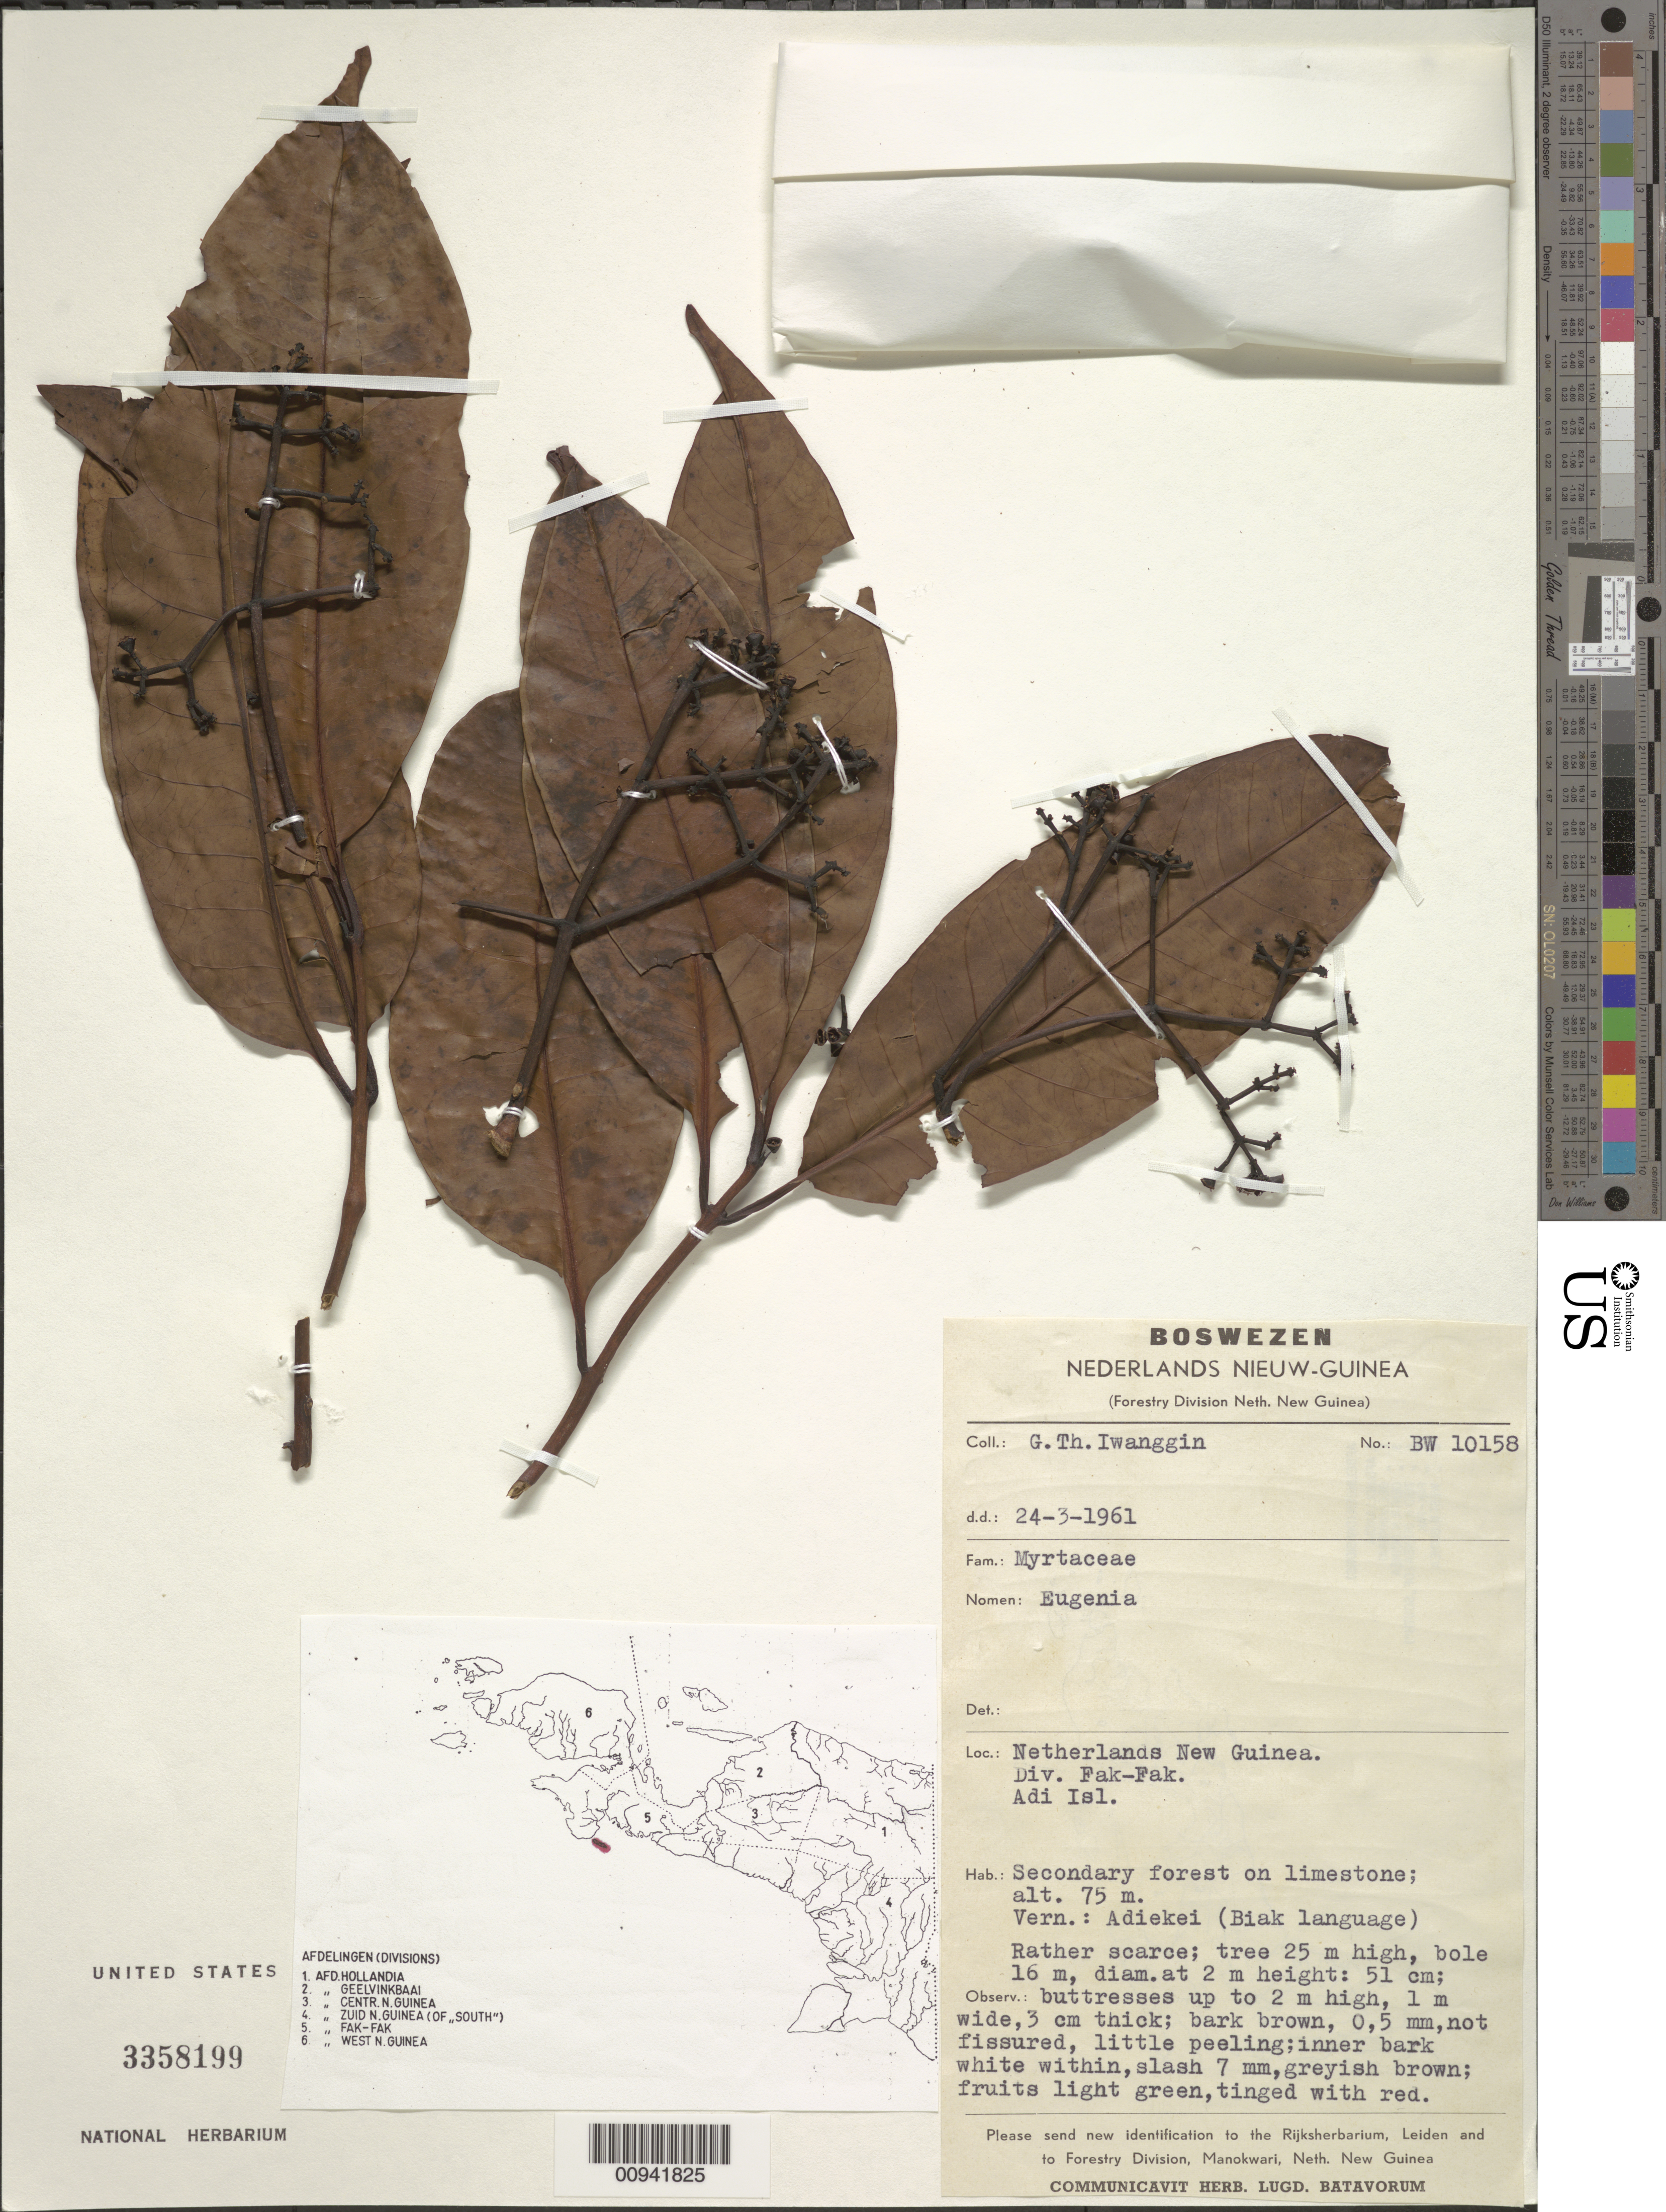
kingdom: Plantae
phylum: Tracheophyta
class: Magnoliopsida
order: Myrtales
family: Myrtaceae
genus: Syzygium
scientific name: Syzygium sp.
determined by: Strong, M. T., (US), Smithsonian Institution - National Museum of Natural History (UNITED STATES)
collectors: G. Iwanggin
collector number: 10158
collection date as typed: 24 Mar 1961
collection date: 1961-03-24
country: Indonesia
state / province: Papua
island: Adi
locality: Netherlands New Guinea. Div. Fak-Fak; Adi Isl. Irian Jaya.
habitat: Secondary forest on limestone.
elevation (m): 75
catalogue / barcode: US 3358199